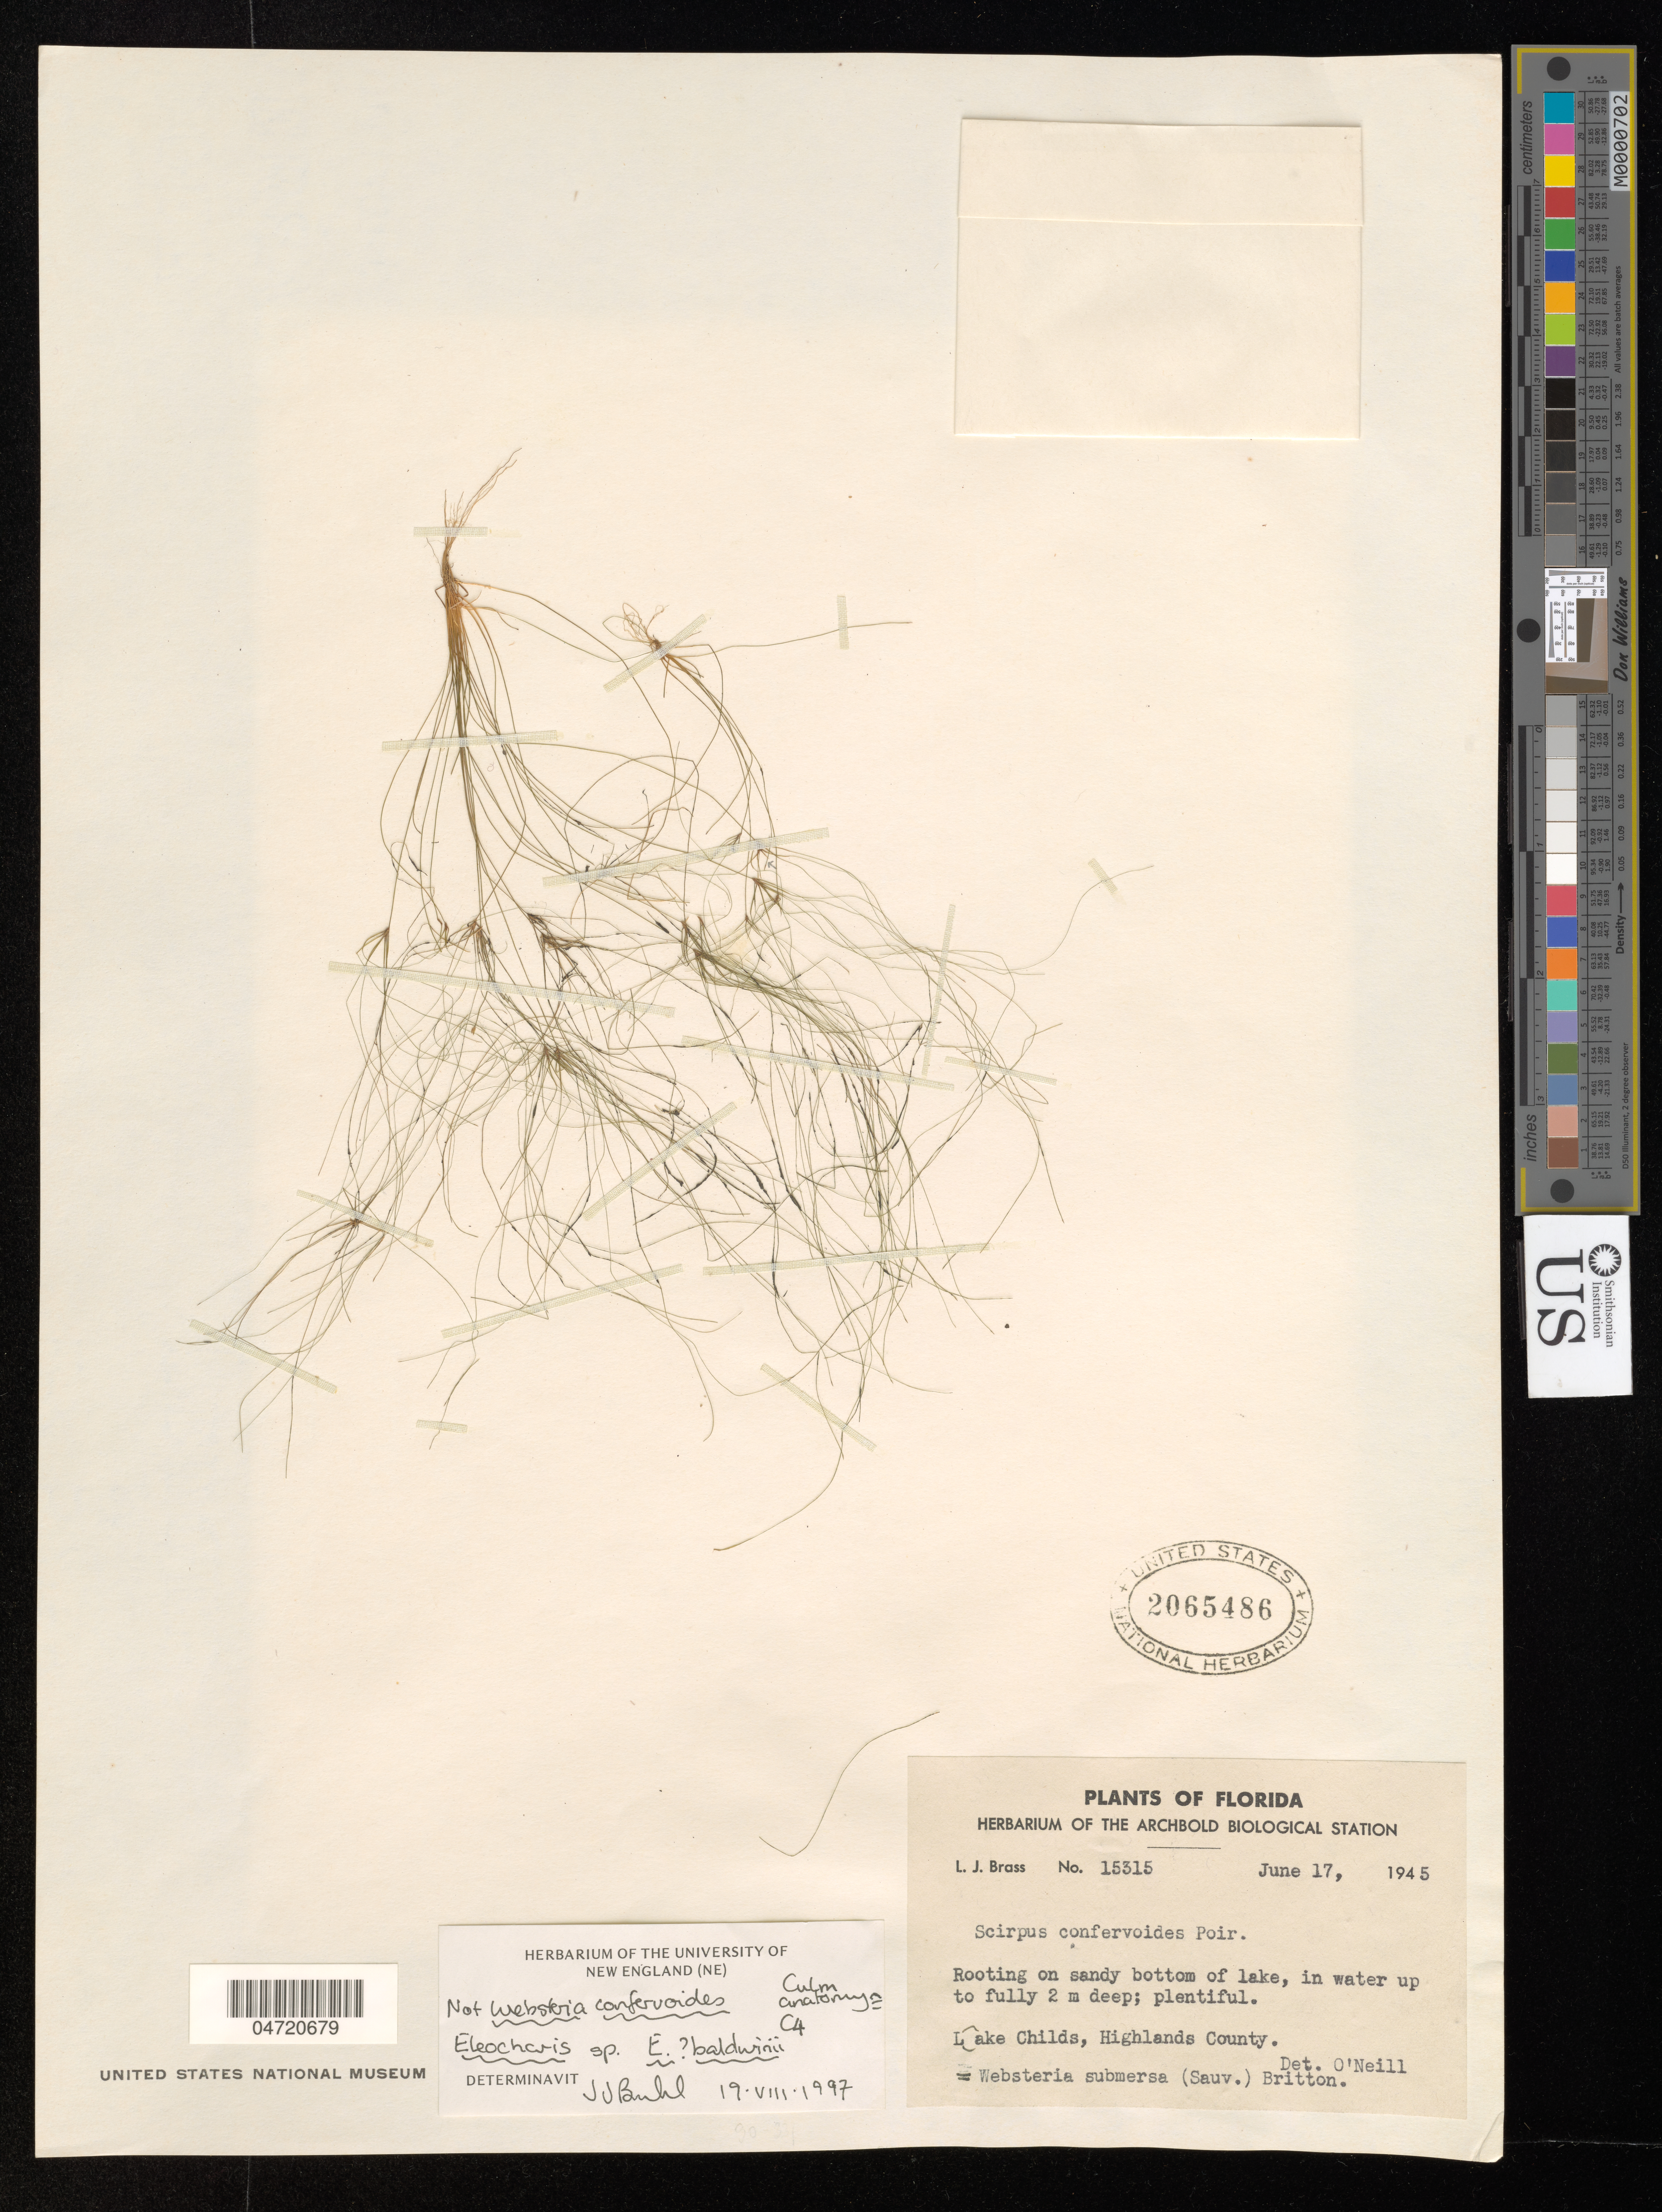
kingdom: Plantae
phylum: Tracheophyta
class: Liliopsida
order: Poales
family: Cyperaceae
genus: Eleocharis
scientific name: Eleocharis baldwinii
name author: (Torr.) Chapm.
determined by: Bruhl, J. J., (NE), University of New England (AUSTRALIA)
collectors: L. J. Brass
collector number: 15315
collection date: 1945-06-17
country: United States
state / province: Florida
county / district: Highlands County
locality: Lake Childs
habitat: Rooting on sandy bottom of lake, in water up to fully 2 m deep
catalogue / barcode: US 2065486